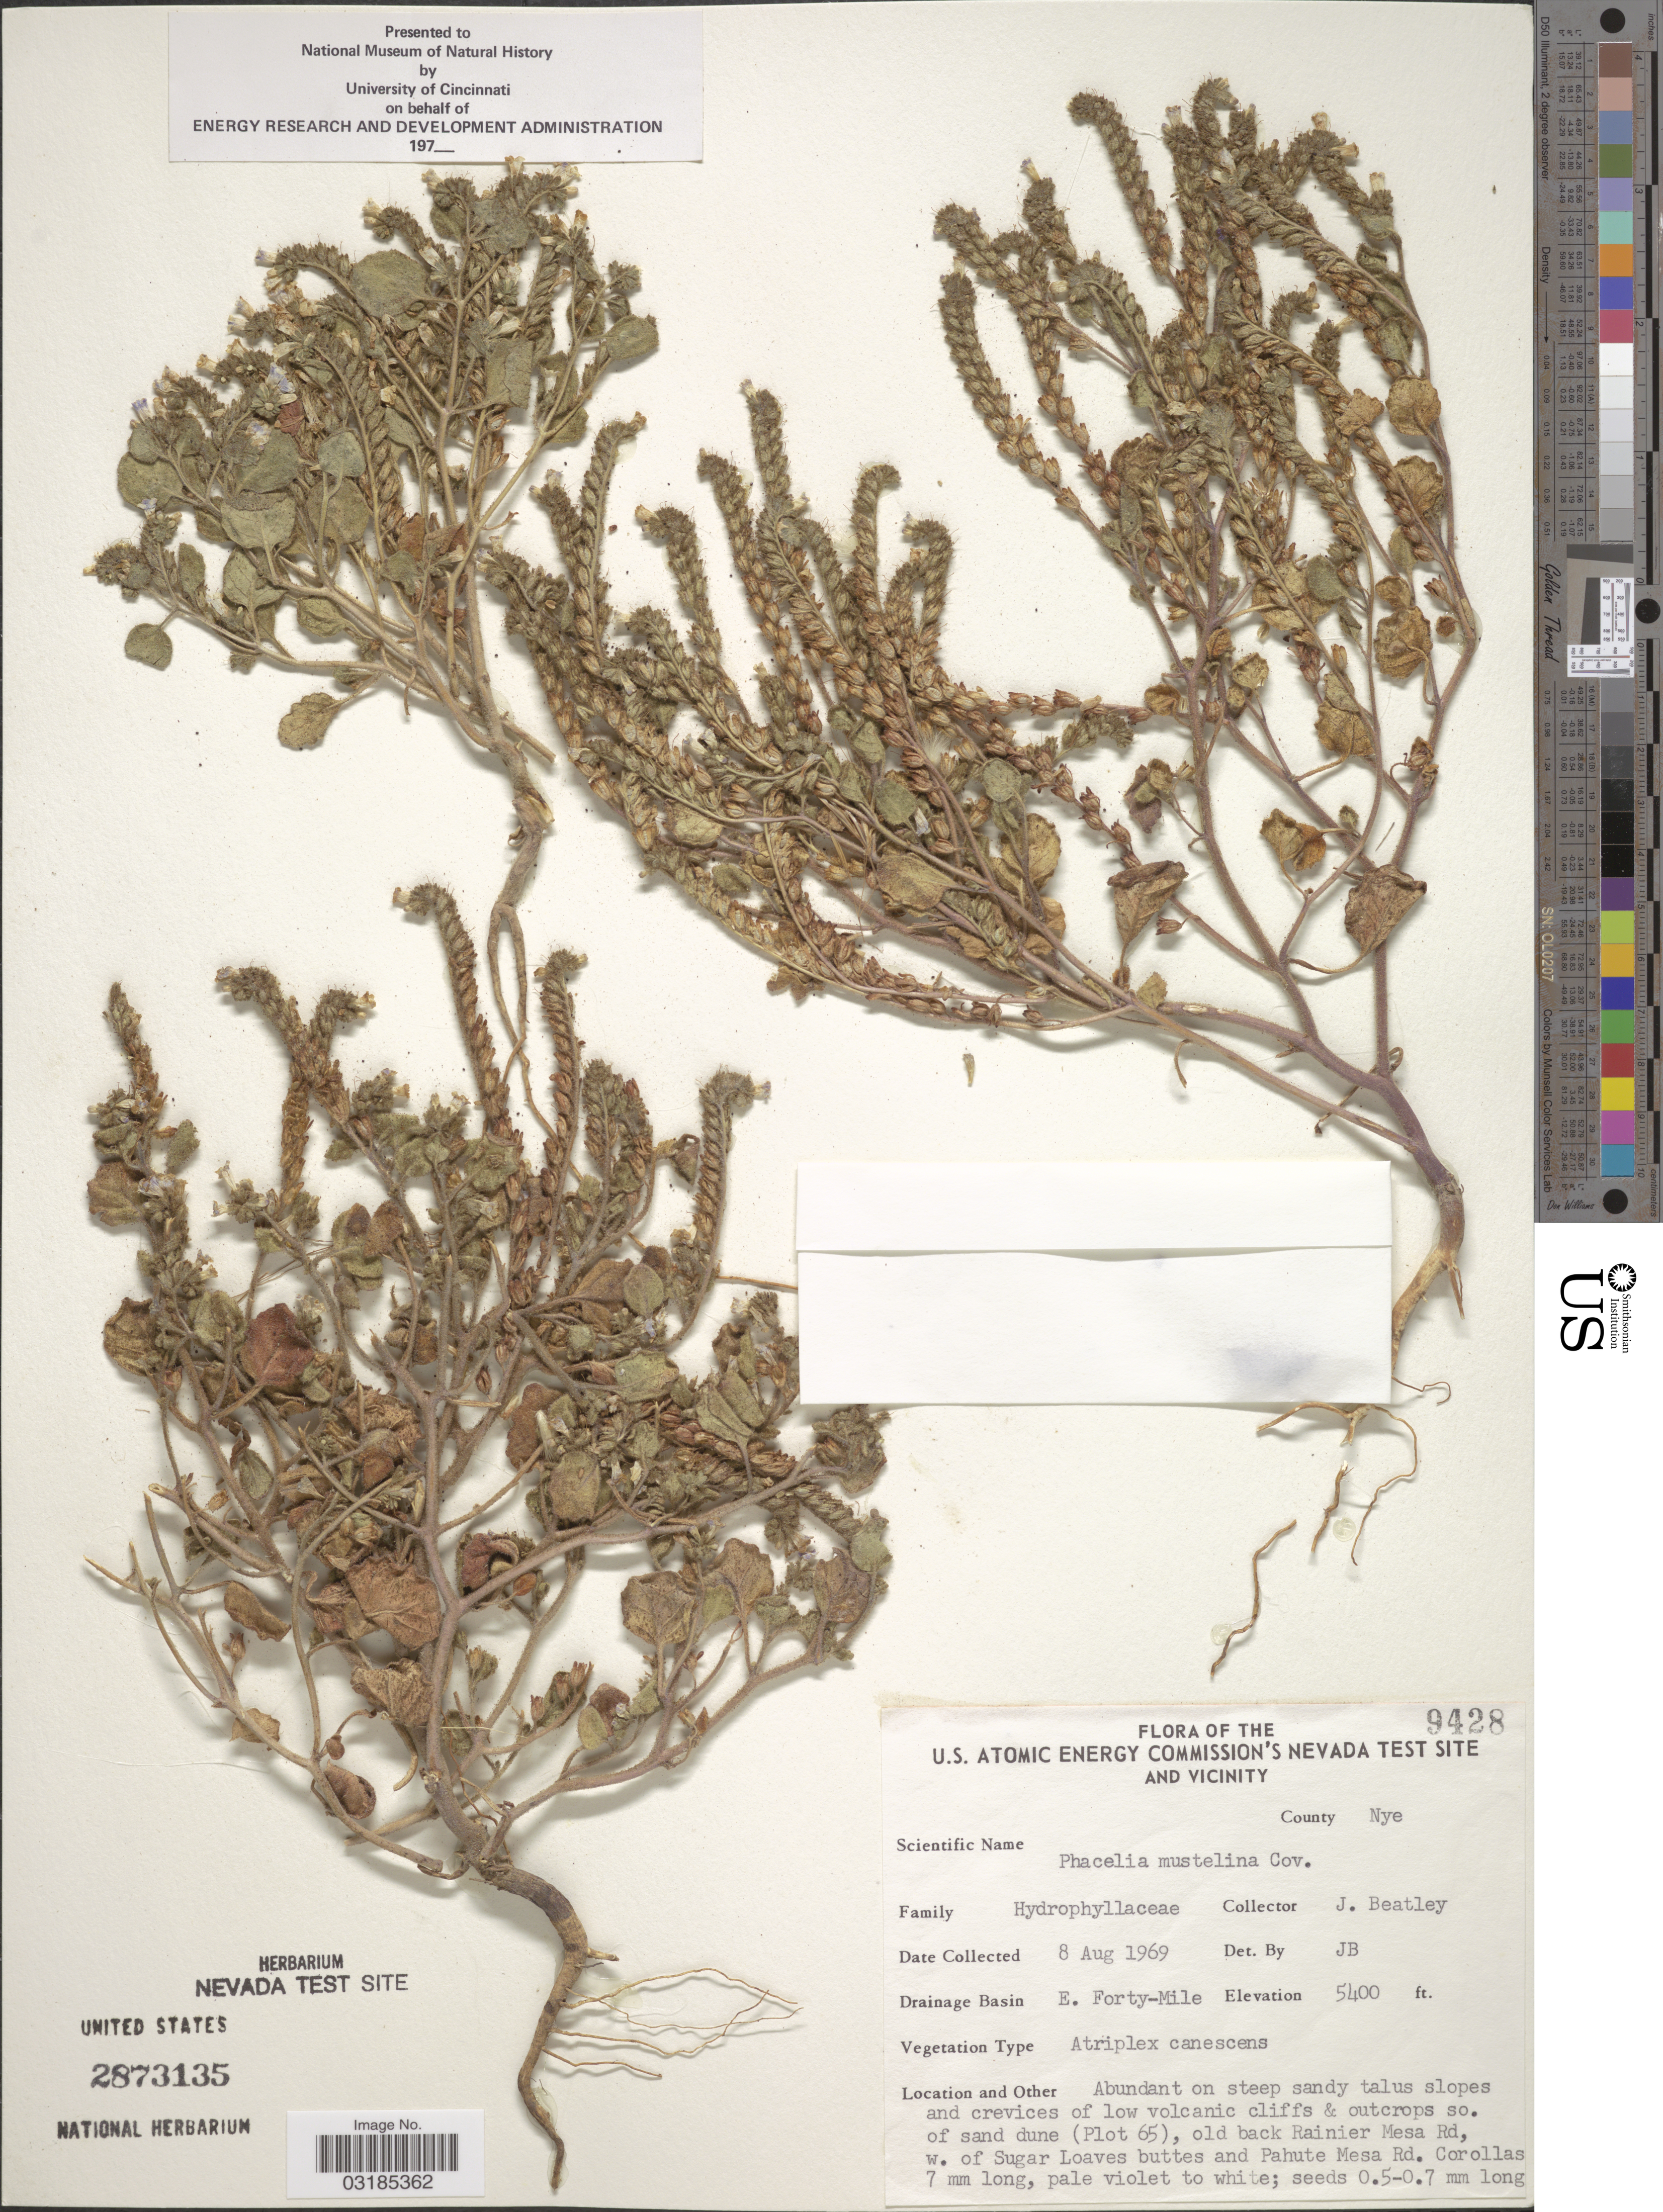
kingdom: Plantae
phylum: Tracheophyta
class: Magnoliopsida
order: Boraginales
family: Hydrophyllaceae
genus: Phacelia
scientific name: Phacelia mustelina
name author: Coville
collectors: J. C. Beatley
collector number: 9428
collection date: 1969-08-08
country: United States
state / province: Nevada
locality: U.S. Atomic Energy Commission's Nevada Test Site and Vicinity. County Nye. Drainage Basin E. Forty-Mile. So. of sand dune (Plot 65), old back Rainier Mesa Rd, w. of Sugar Loaves buttes and Pahute Mesa Rd.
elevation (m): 1646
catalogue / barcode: US 2873135